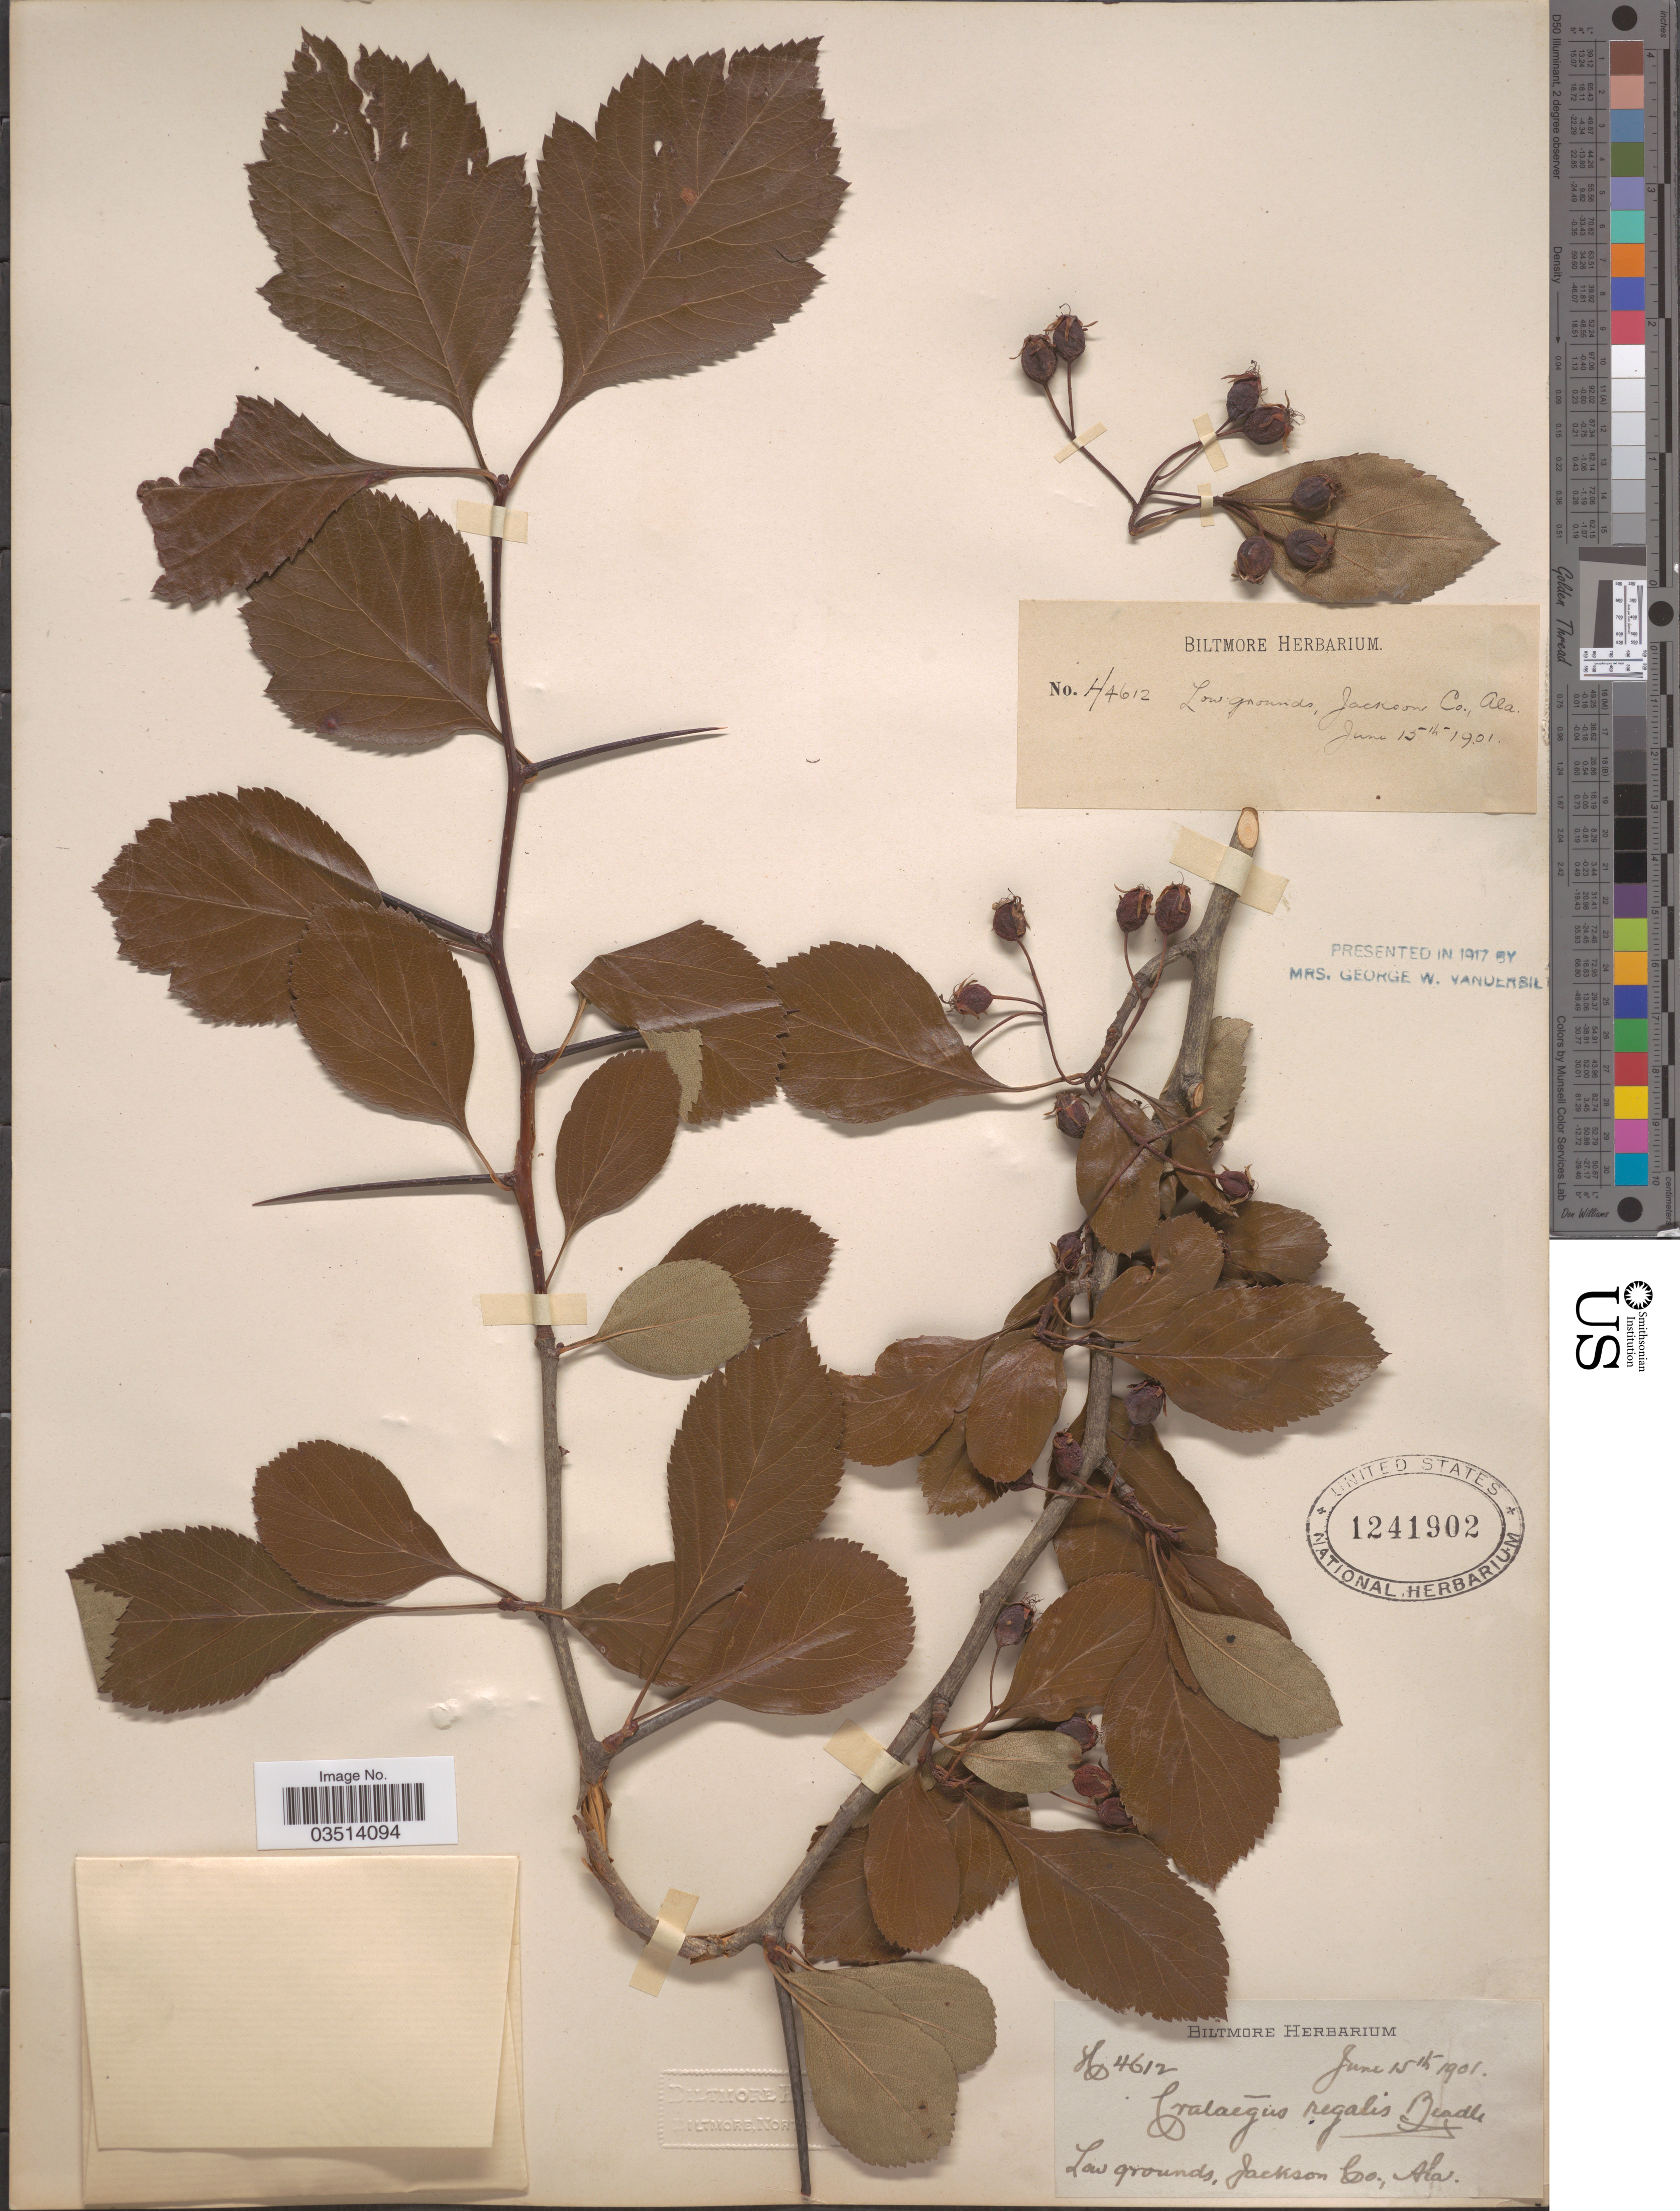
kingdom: Plantae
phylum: Tracheophyta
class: Magnoliopsida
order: Rosales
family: Rosaceae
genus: Crataegus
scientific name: Crataegus crus-galli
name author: L.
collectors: ex herb. Biltmore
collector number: H4612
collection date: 1901-06-15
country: United States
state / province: Alabama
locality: Low grounds, Jackson Co.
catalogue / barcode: US 1241902